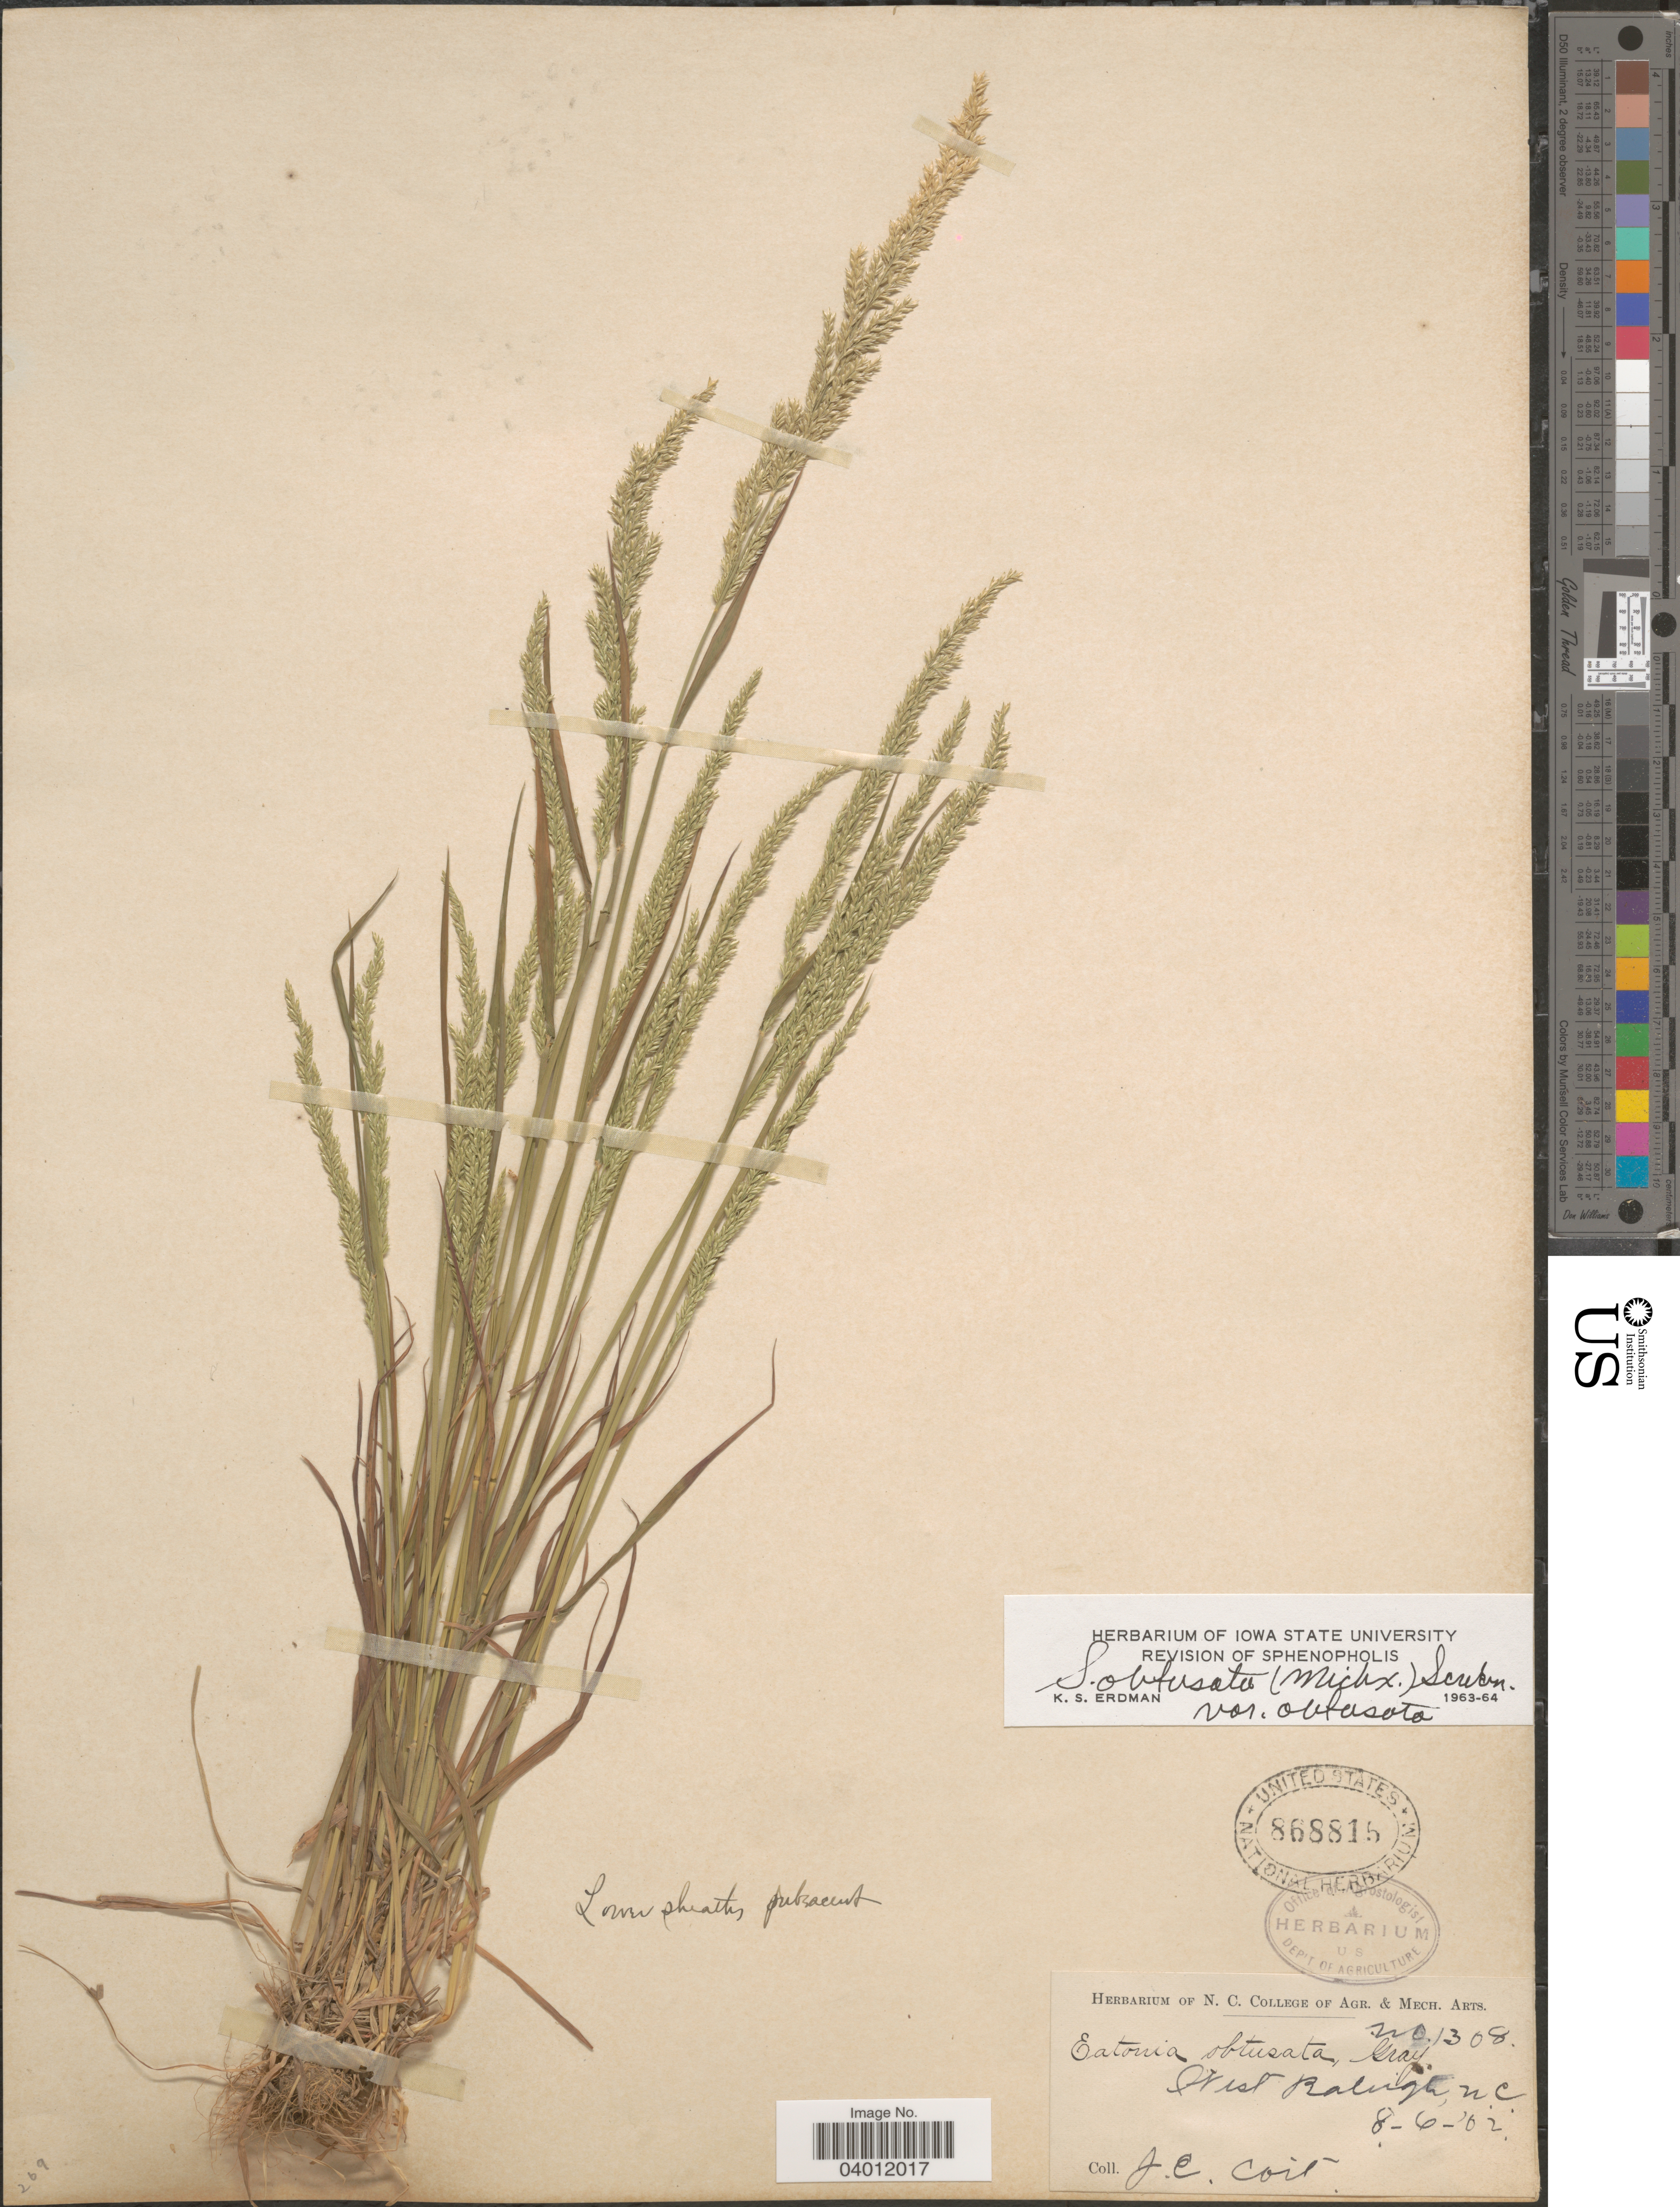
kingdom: Plantae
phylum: Tracheophyta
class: Liliopsida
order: Poales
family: Poaceae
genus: Sphenopholis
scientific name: Sphenopholis obtusata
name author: (Michx.) Scribn.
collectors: J. Coit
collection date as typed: Transcribed d/m/y: 6/8/62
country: United States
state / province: North Carolina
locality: West Raleigh.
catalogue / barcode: US 868815